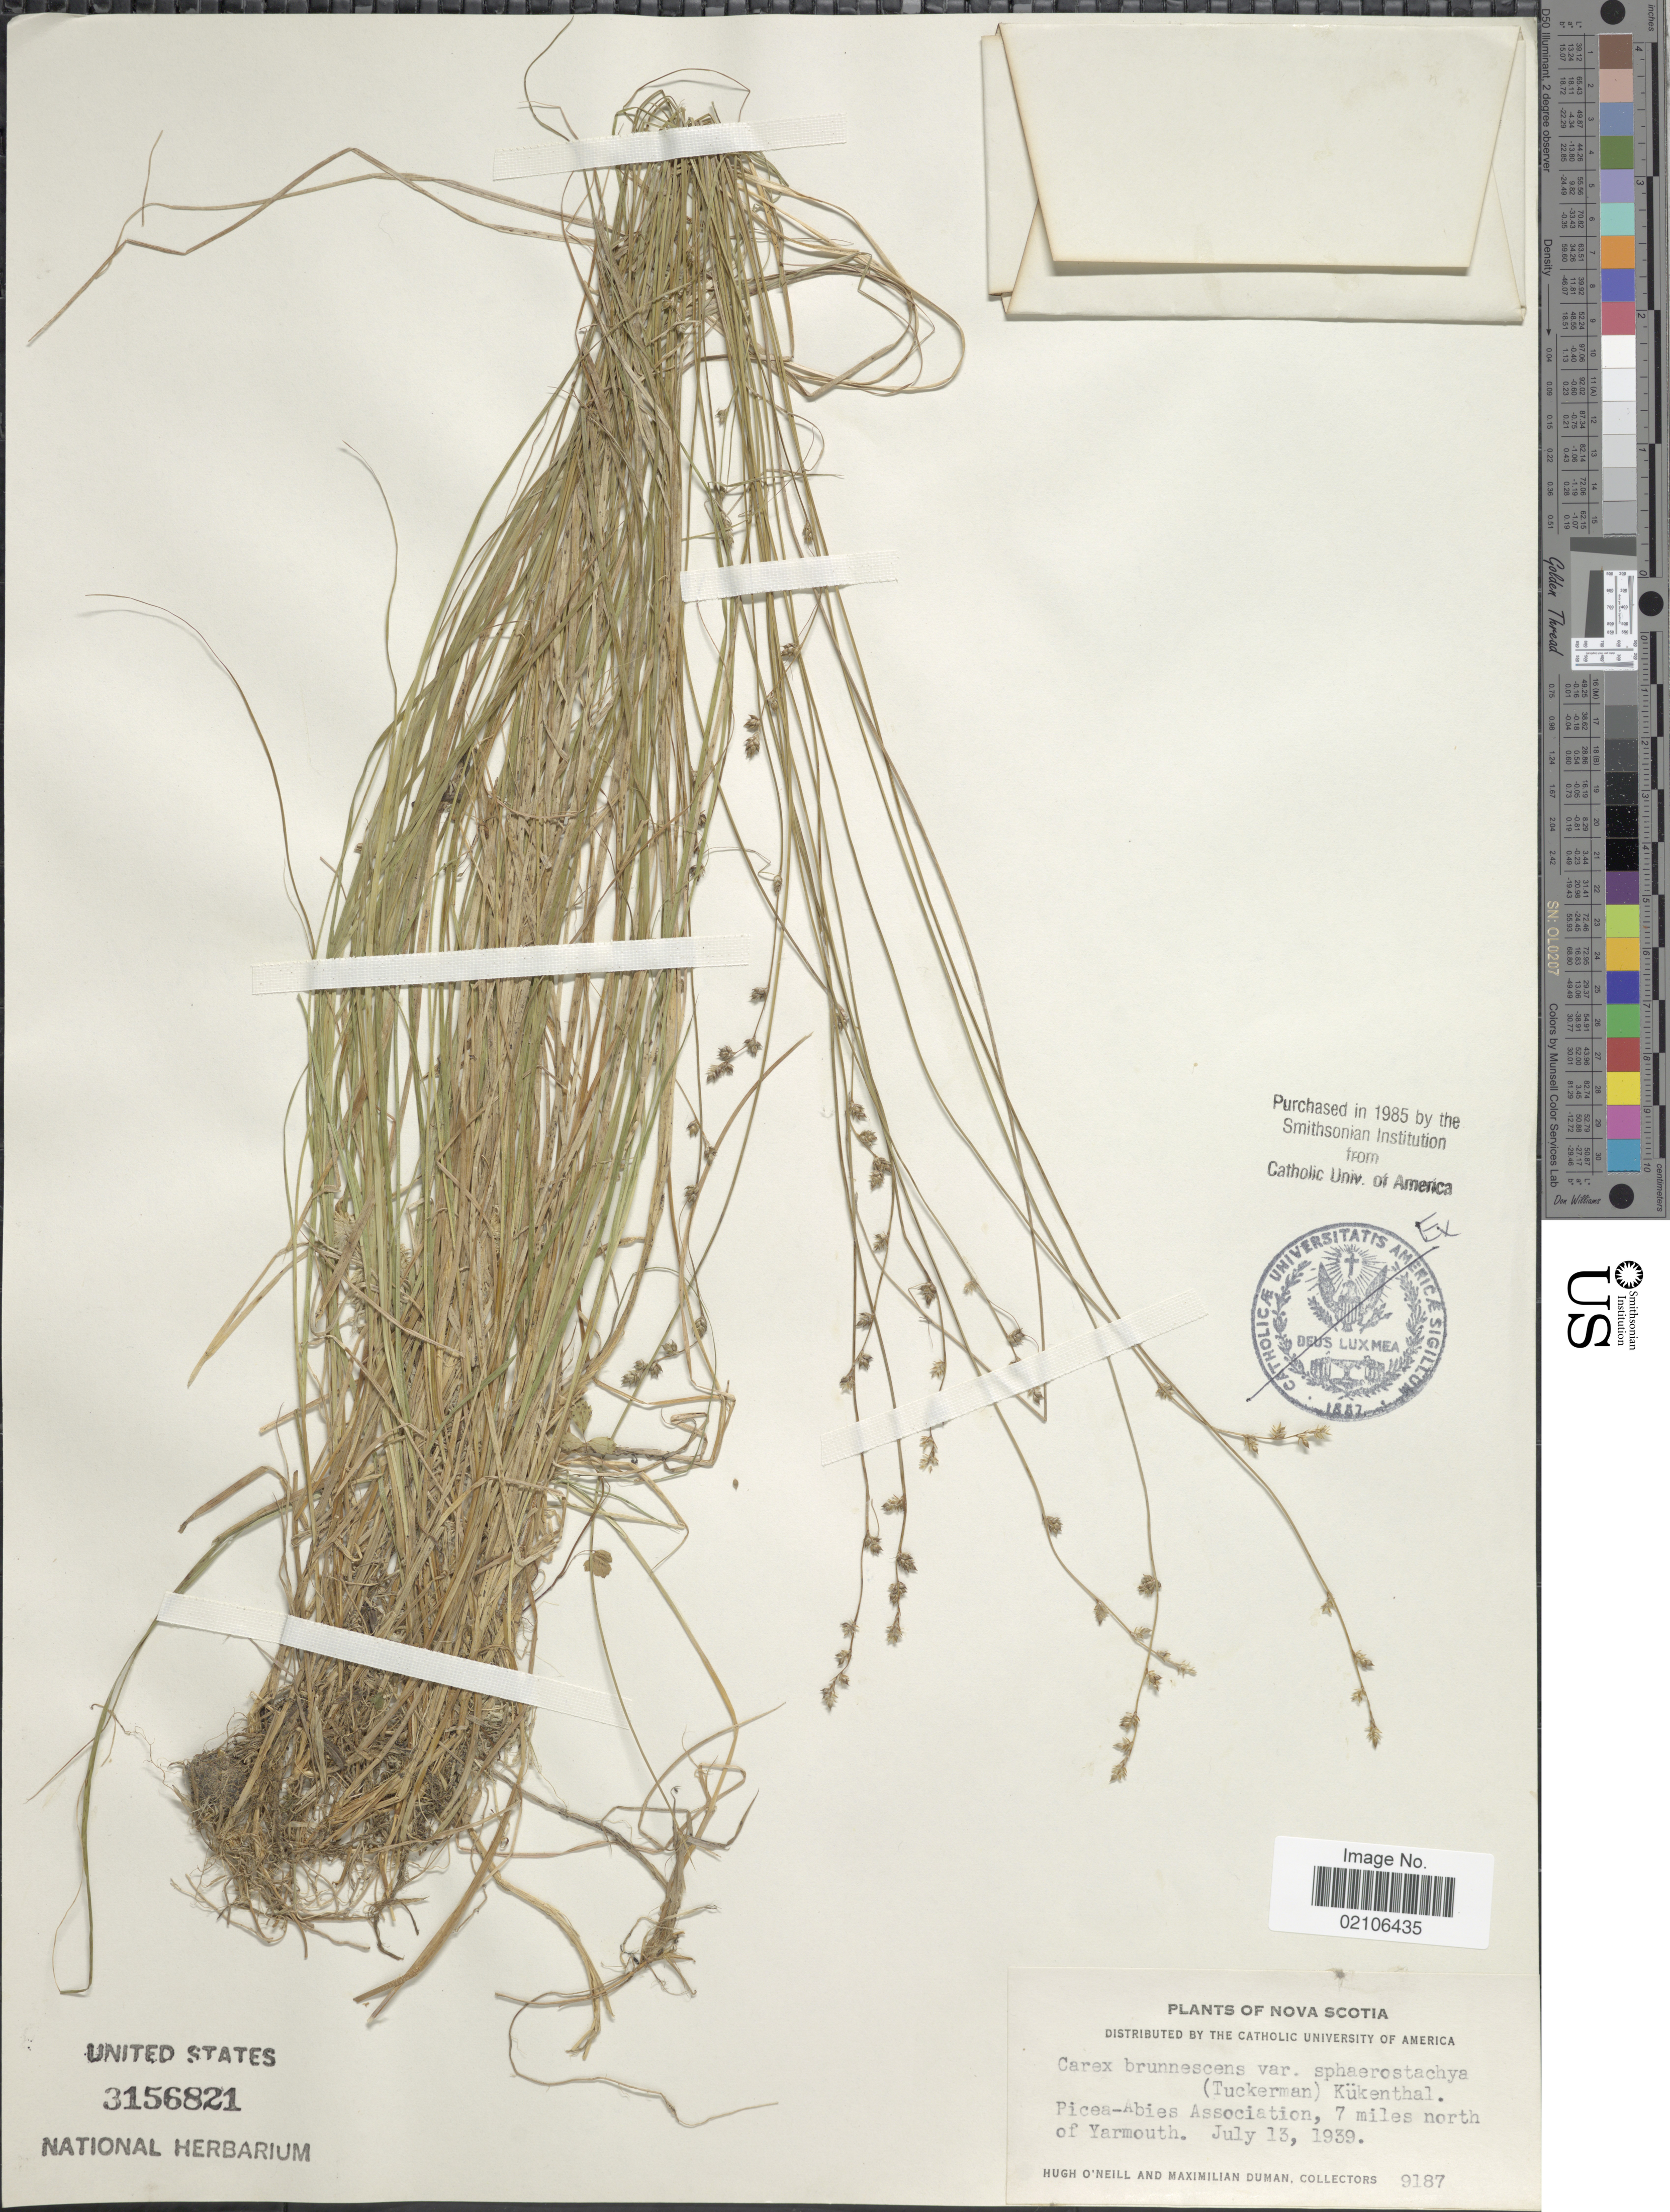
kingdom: Plantae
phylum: Tracheophyta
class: Liliopsida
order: Poales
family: Cyperaceae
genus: Carex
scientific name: Carex brunnescens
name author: (Pers.) Poir.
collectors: H. O'Neill & M. Duman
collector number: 9187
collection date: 1939-07-13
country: Canada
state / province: Nova Scotia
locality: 7 miles north of Yarmouth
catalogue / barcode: US 3156821